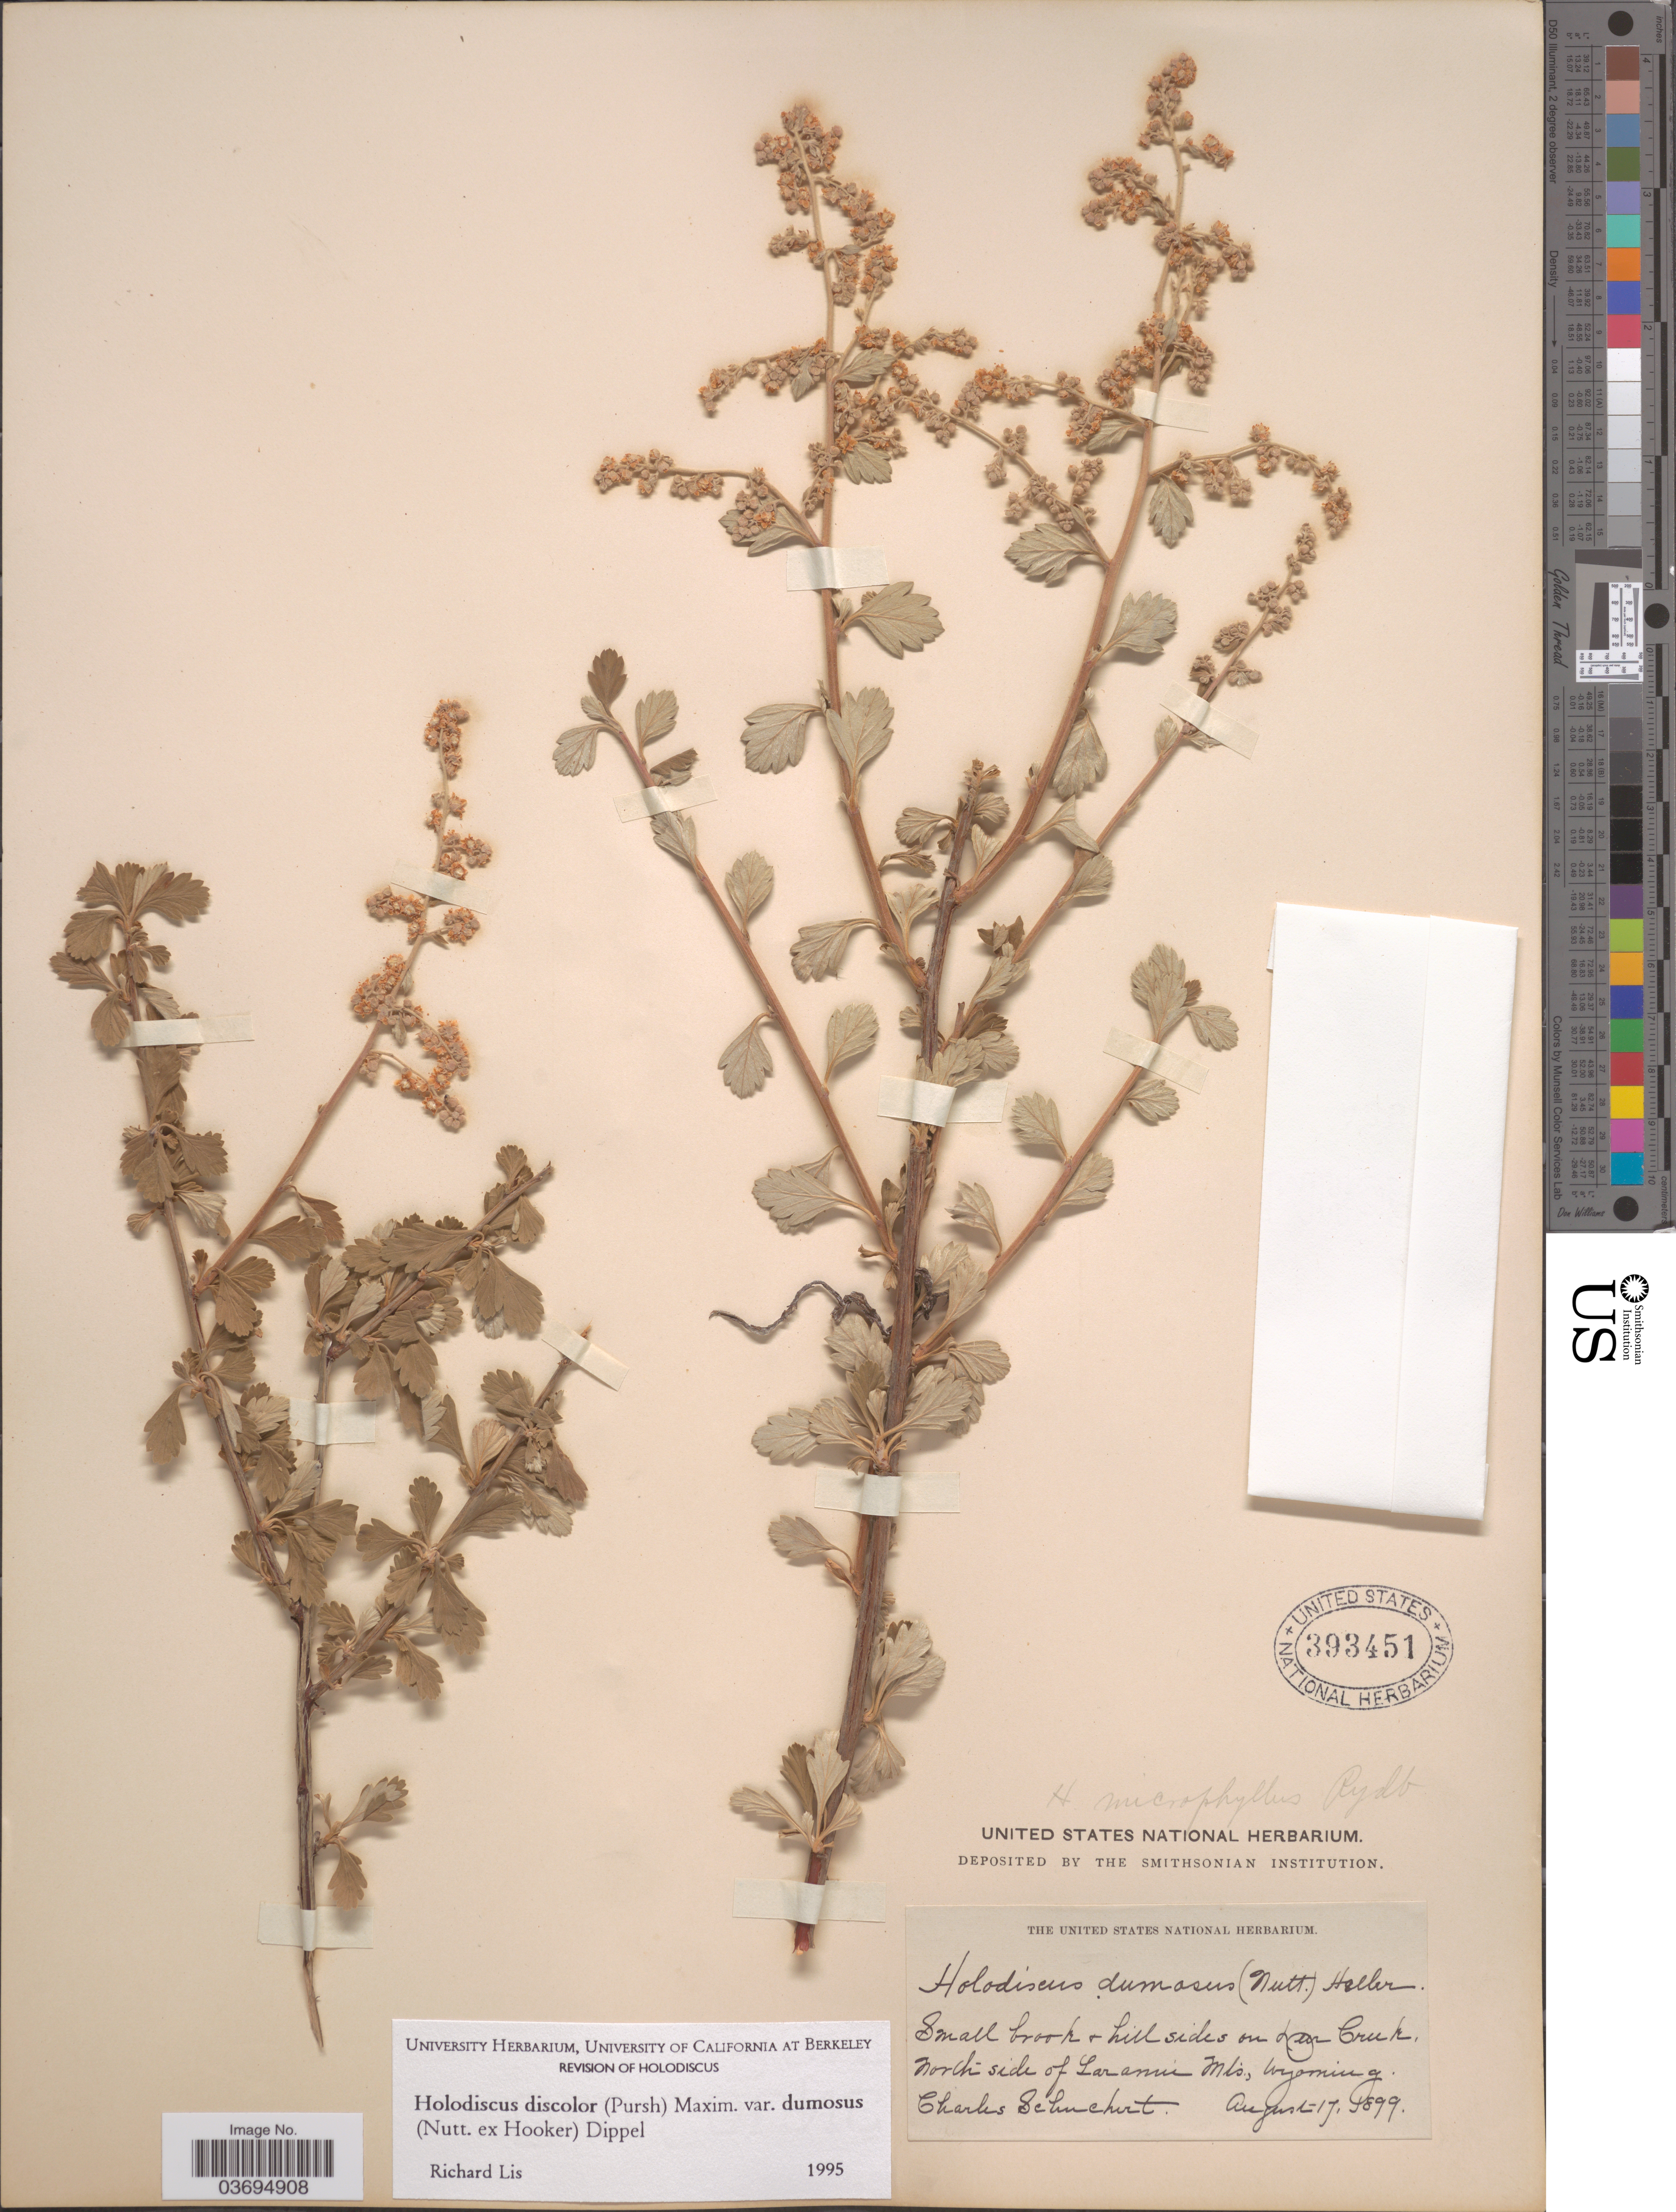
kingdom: Plantae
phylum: Tracheophyta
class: Magnoliopsida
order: Rosales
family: Rosaceae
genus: Holodiscus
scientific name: Holodiscus discolor var. dumosus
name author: Maxim. ex J.M. Coult.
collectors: C. Schuchert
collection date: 1899-08-17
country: United States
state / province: Wyoming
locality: Small brook & hill sides on Deer Creek. North side of Laramie Mts.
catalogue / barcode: US 393451